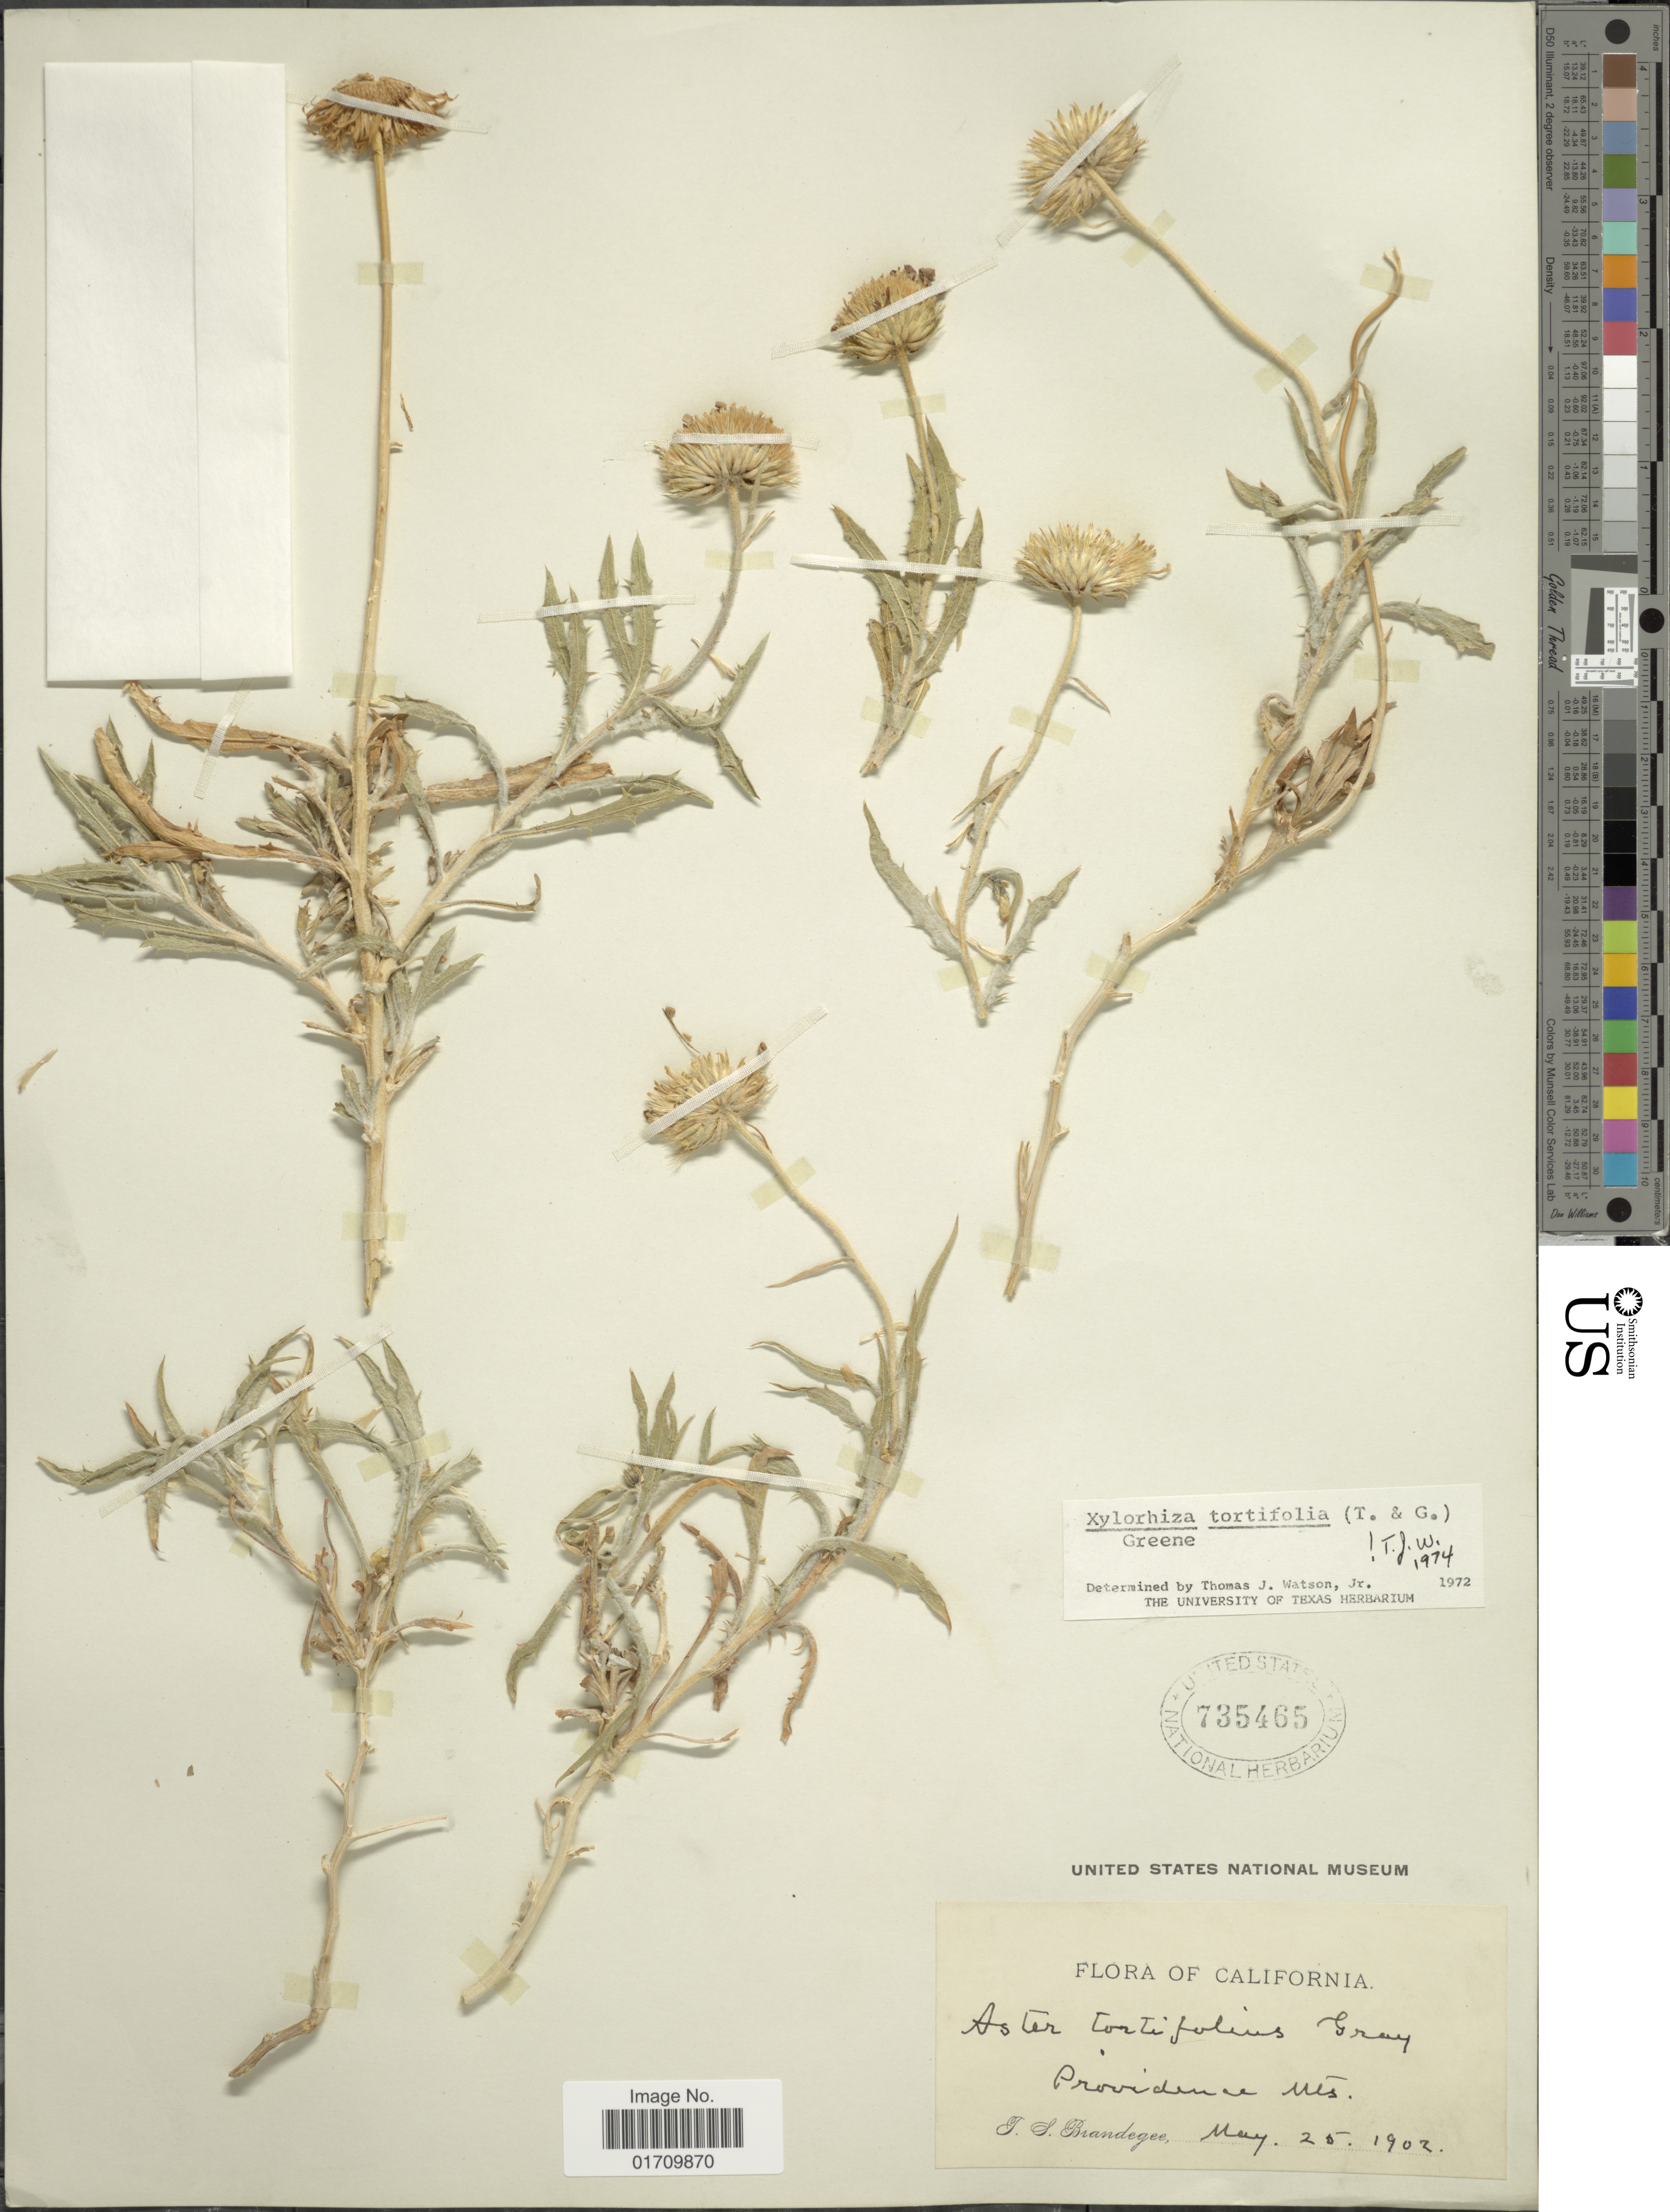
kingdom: Plantae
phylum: Tracheophyta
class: Magnoliopsida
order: Asterales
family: Asteraceae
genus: Xylorhiza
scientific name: Xylorhiza tortifolia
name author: (Torr. & A. Gray) Greene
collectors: T. S. Brandegee (herbarium)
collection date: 1902-05-25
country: United States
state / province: California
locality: Providence Mts.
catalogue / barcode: US 735465